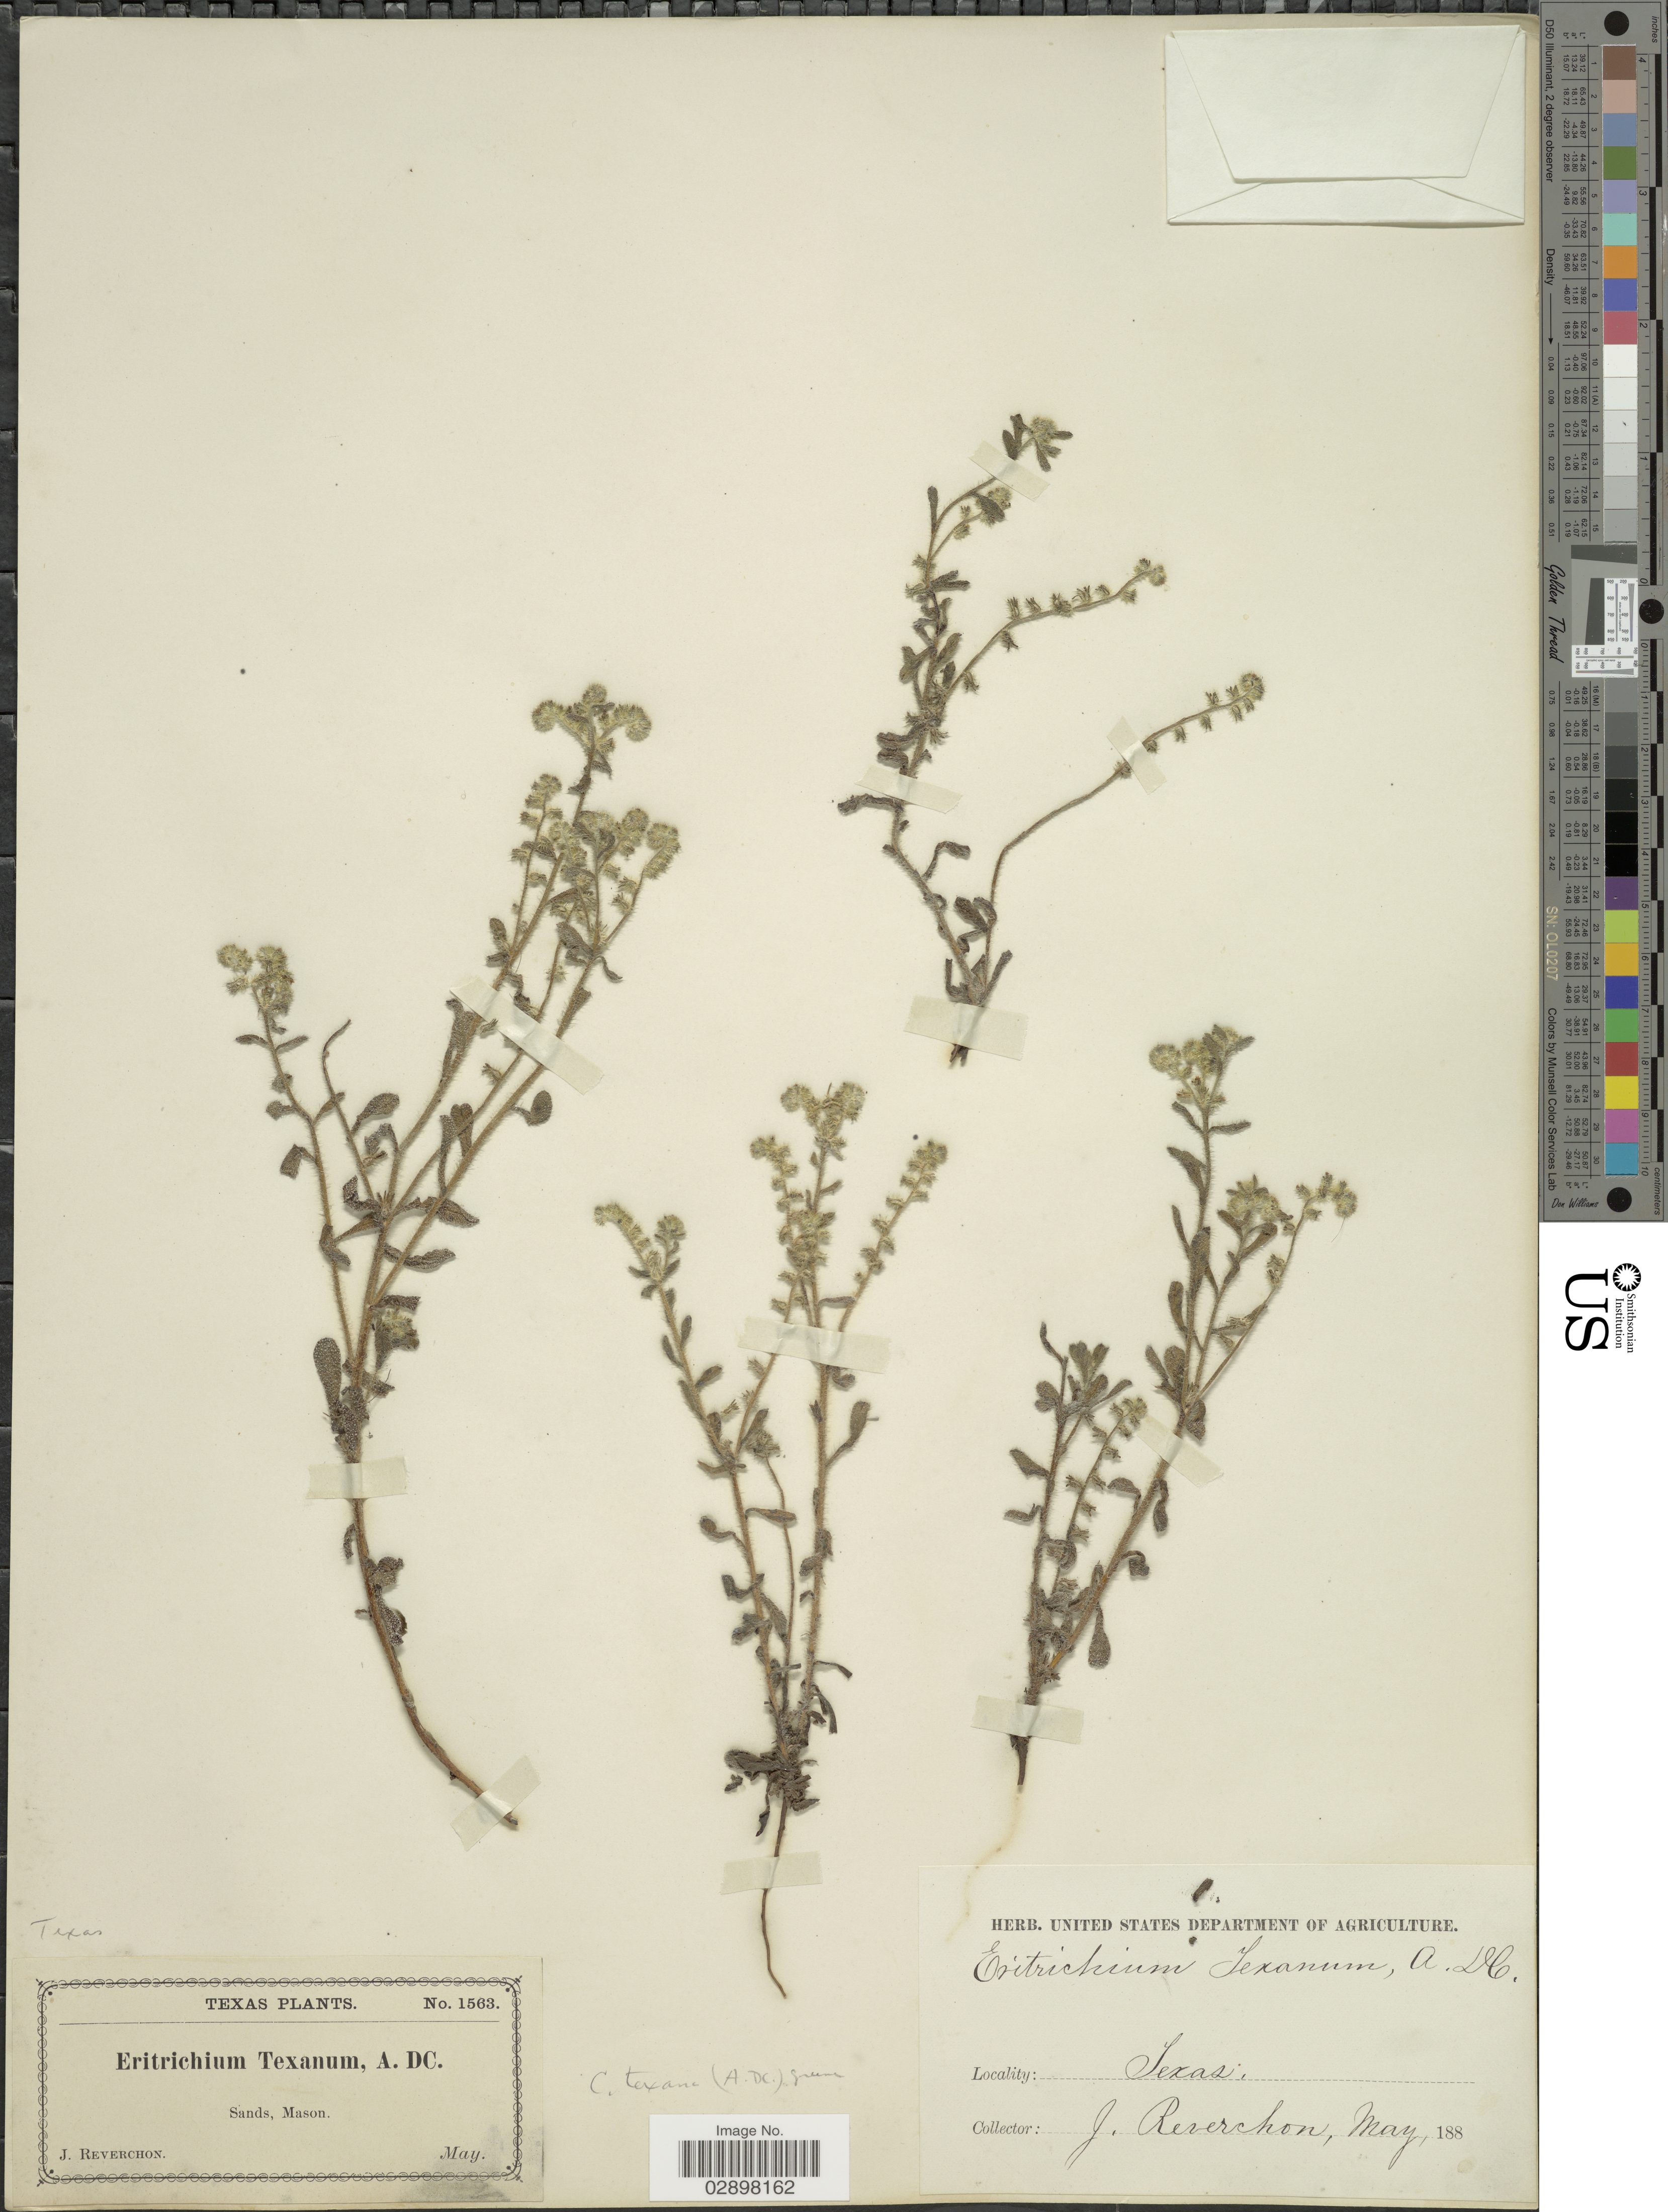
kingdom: Plantae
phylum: Tracheophyta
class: Magnoliopsida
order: Boraginales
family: Boraginaceae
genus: Cryptantha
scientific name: Cryptantha texana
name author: (A. DC.) Greene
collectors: J. Reverchon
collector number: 1563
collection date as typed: May 188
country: United States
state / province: Texas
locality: Mason.